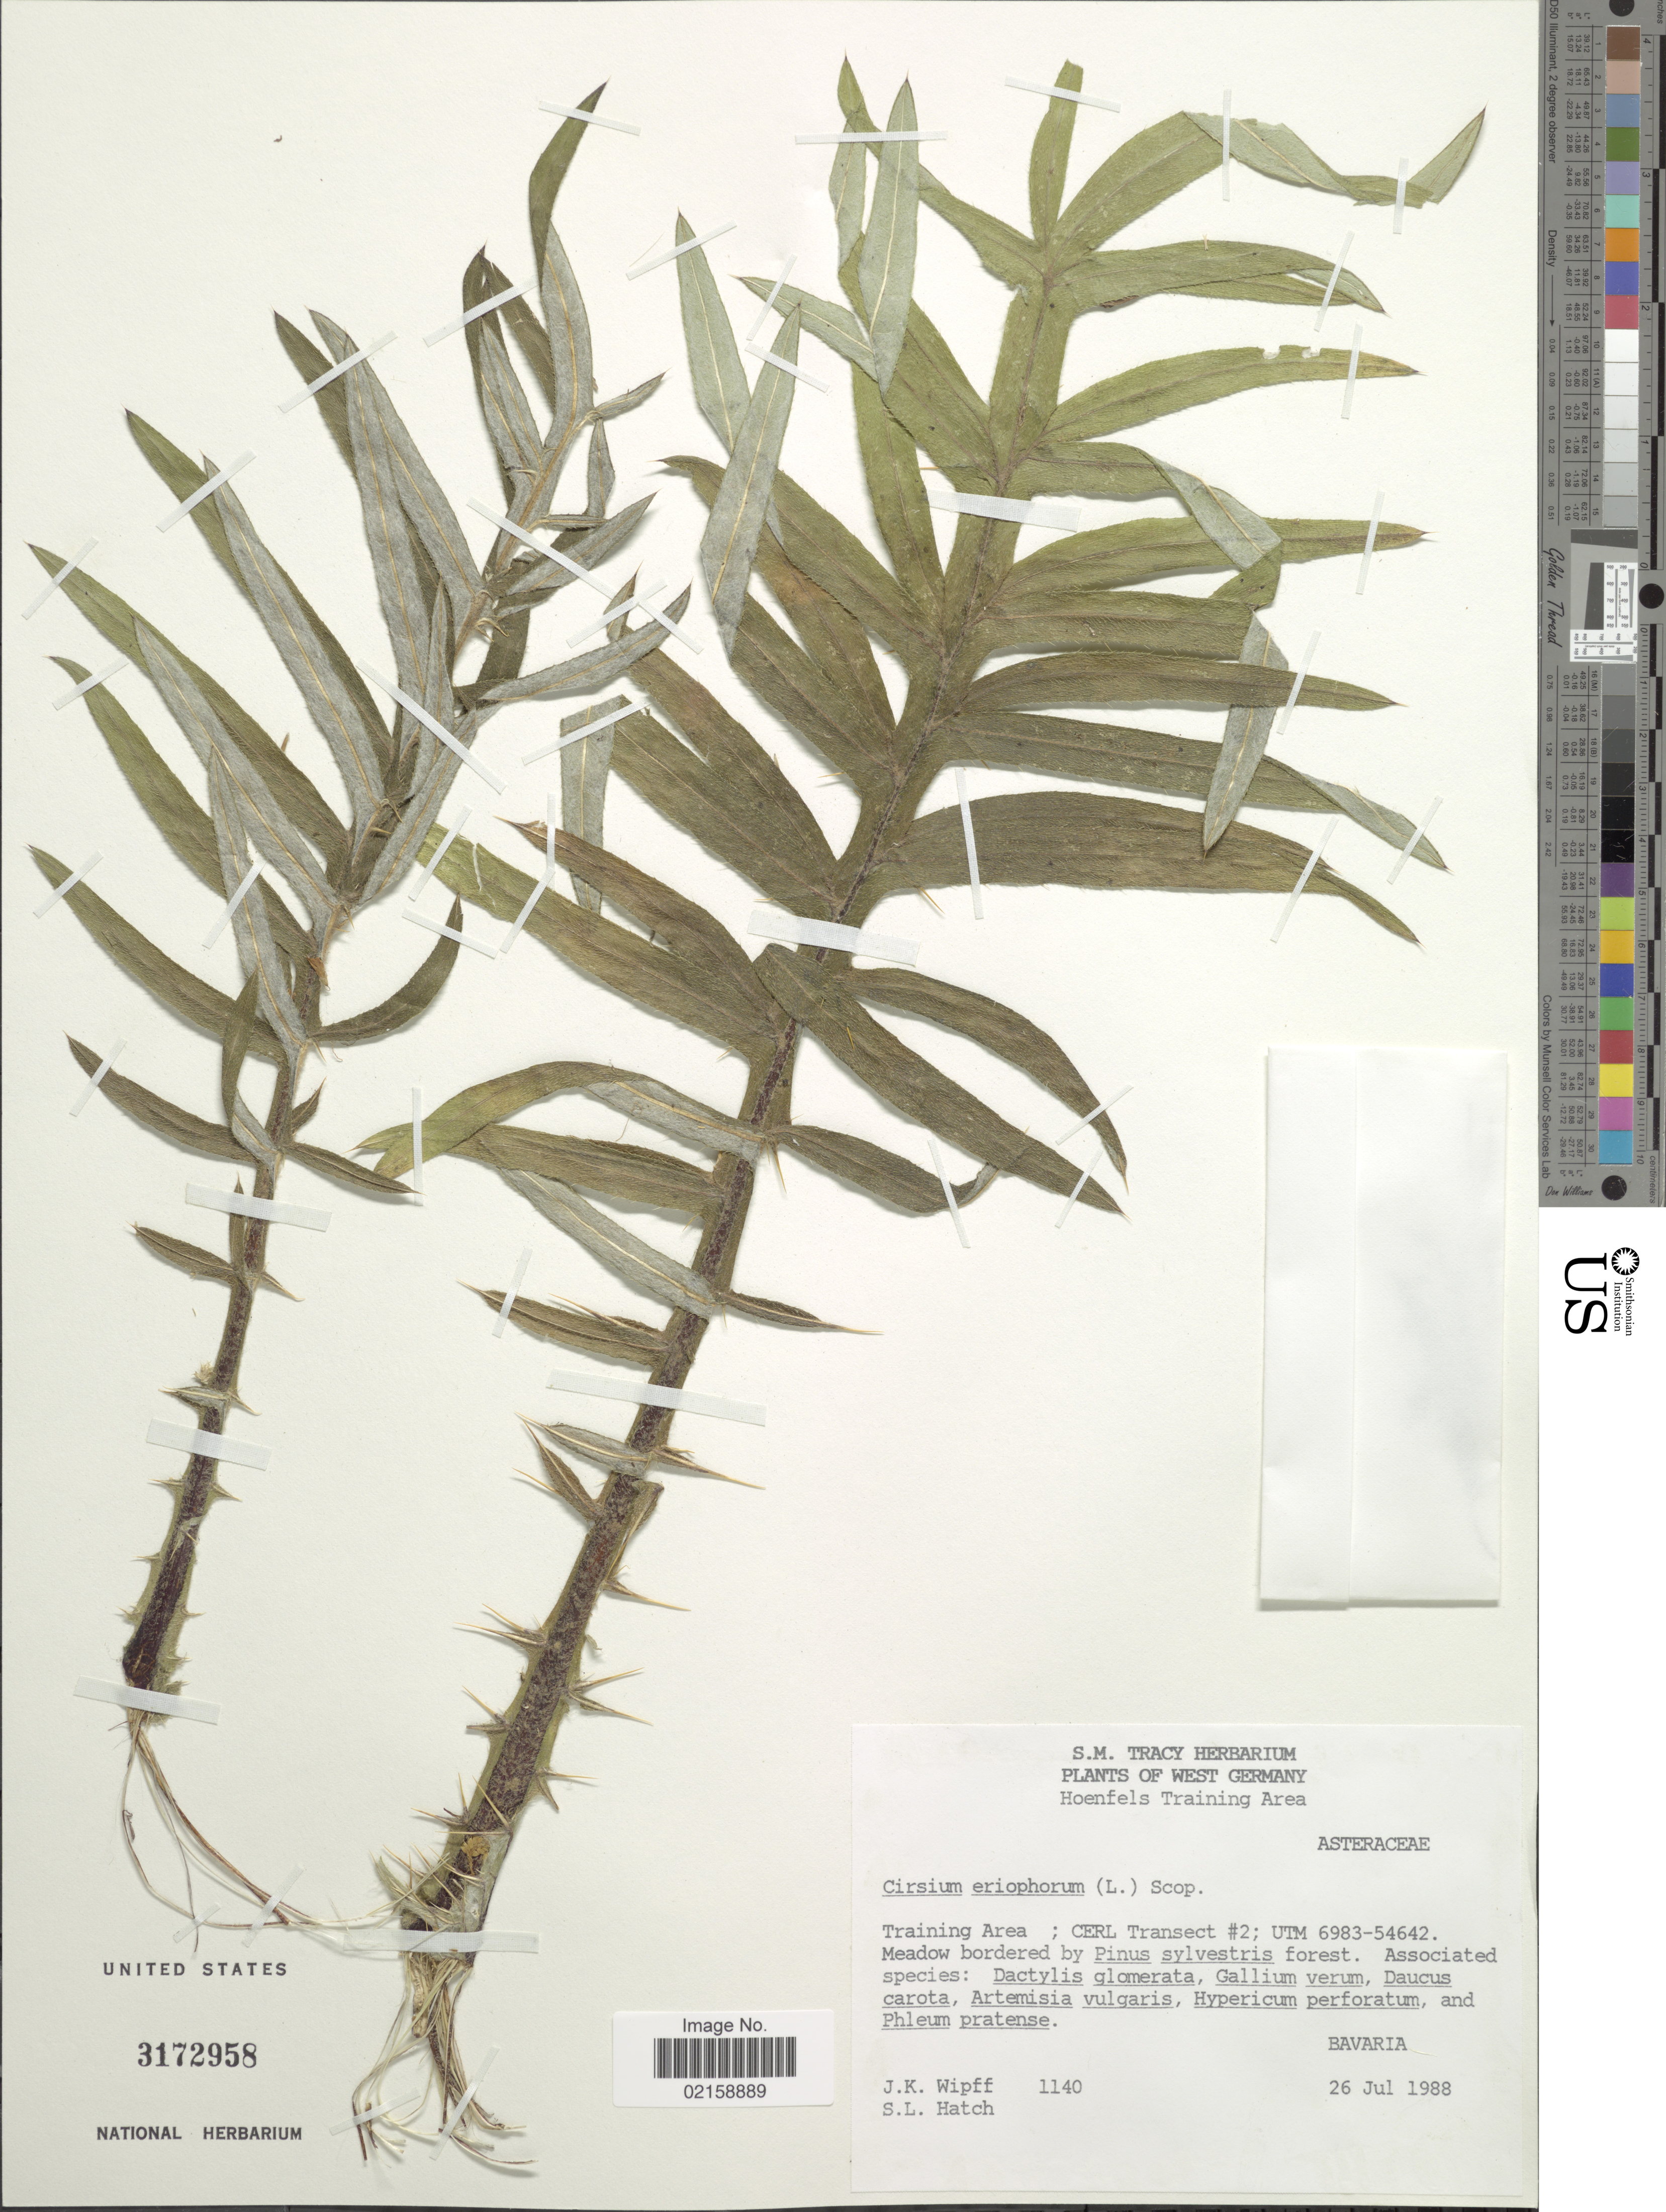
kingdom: Plantae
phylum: Tracheophyta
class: Magnoliopsida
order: Asterales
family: Asteraceae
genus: Cirsium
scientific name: Cirsium eriophorum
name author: (L.) Scop.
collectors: J. K. Wipff & S. Hatch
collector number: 1140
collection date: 1988-07-26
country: Germany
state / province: Bayern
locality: Bavaria, HoenfelsTraining Area ; CERL Transect #2; UTM 6983-54642, meadow bordered, West Germany.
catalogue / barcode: US 3172958